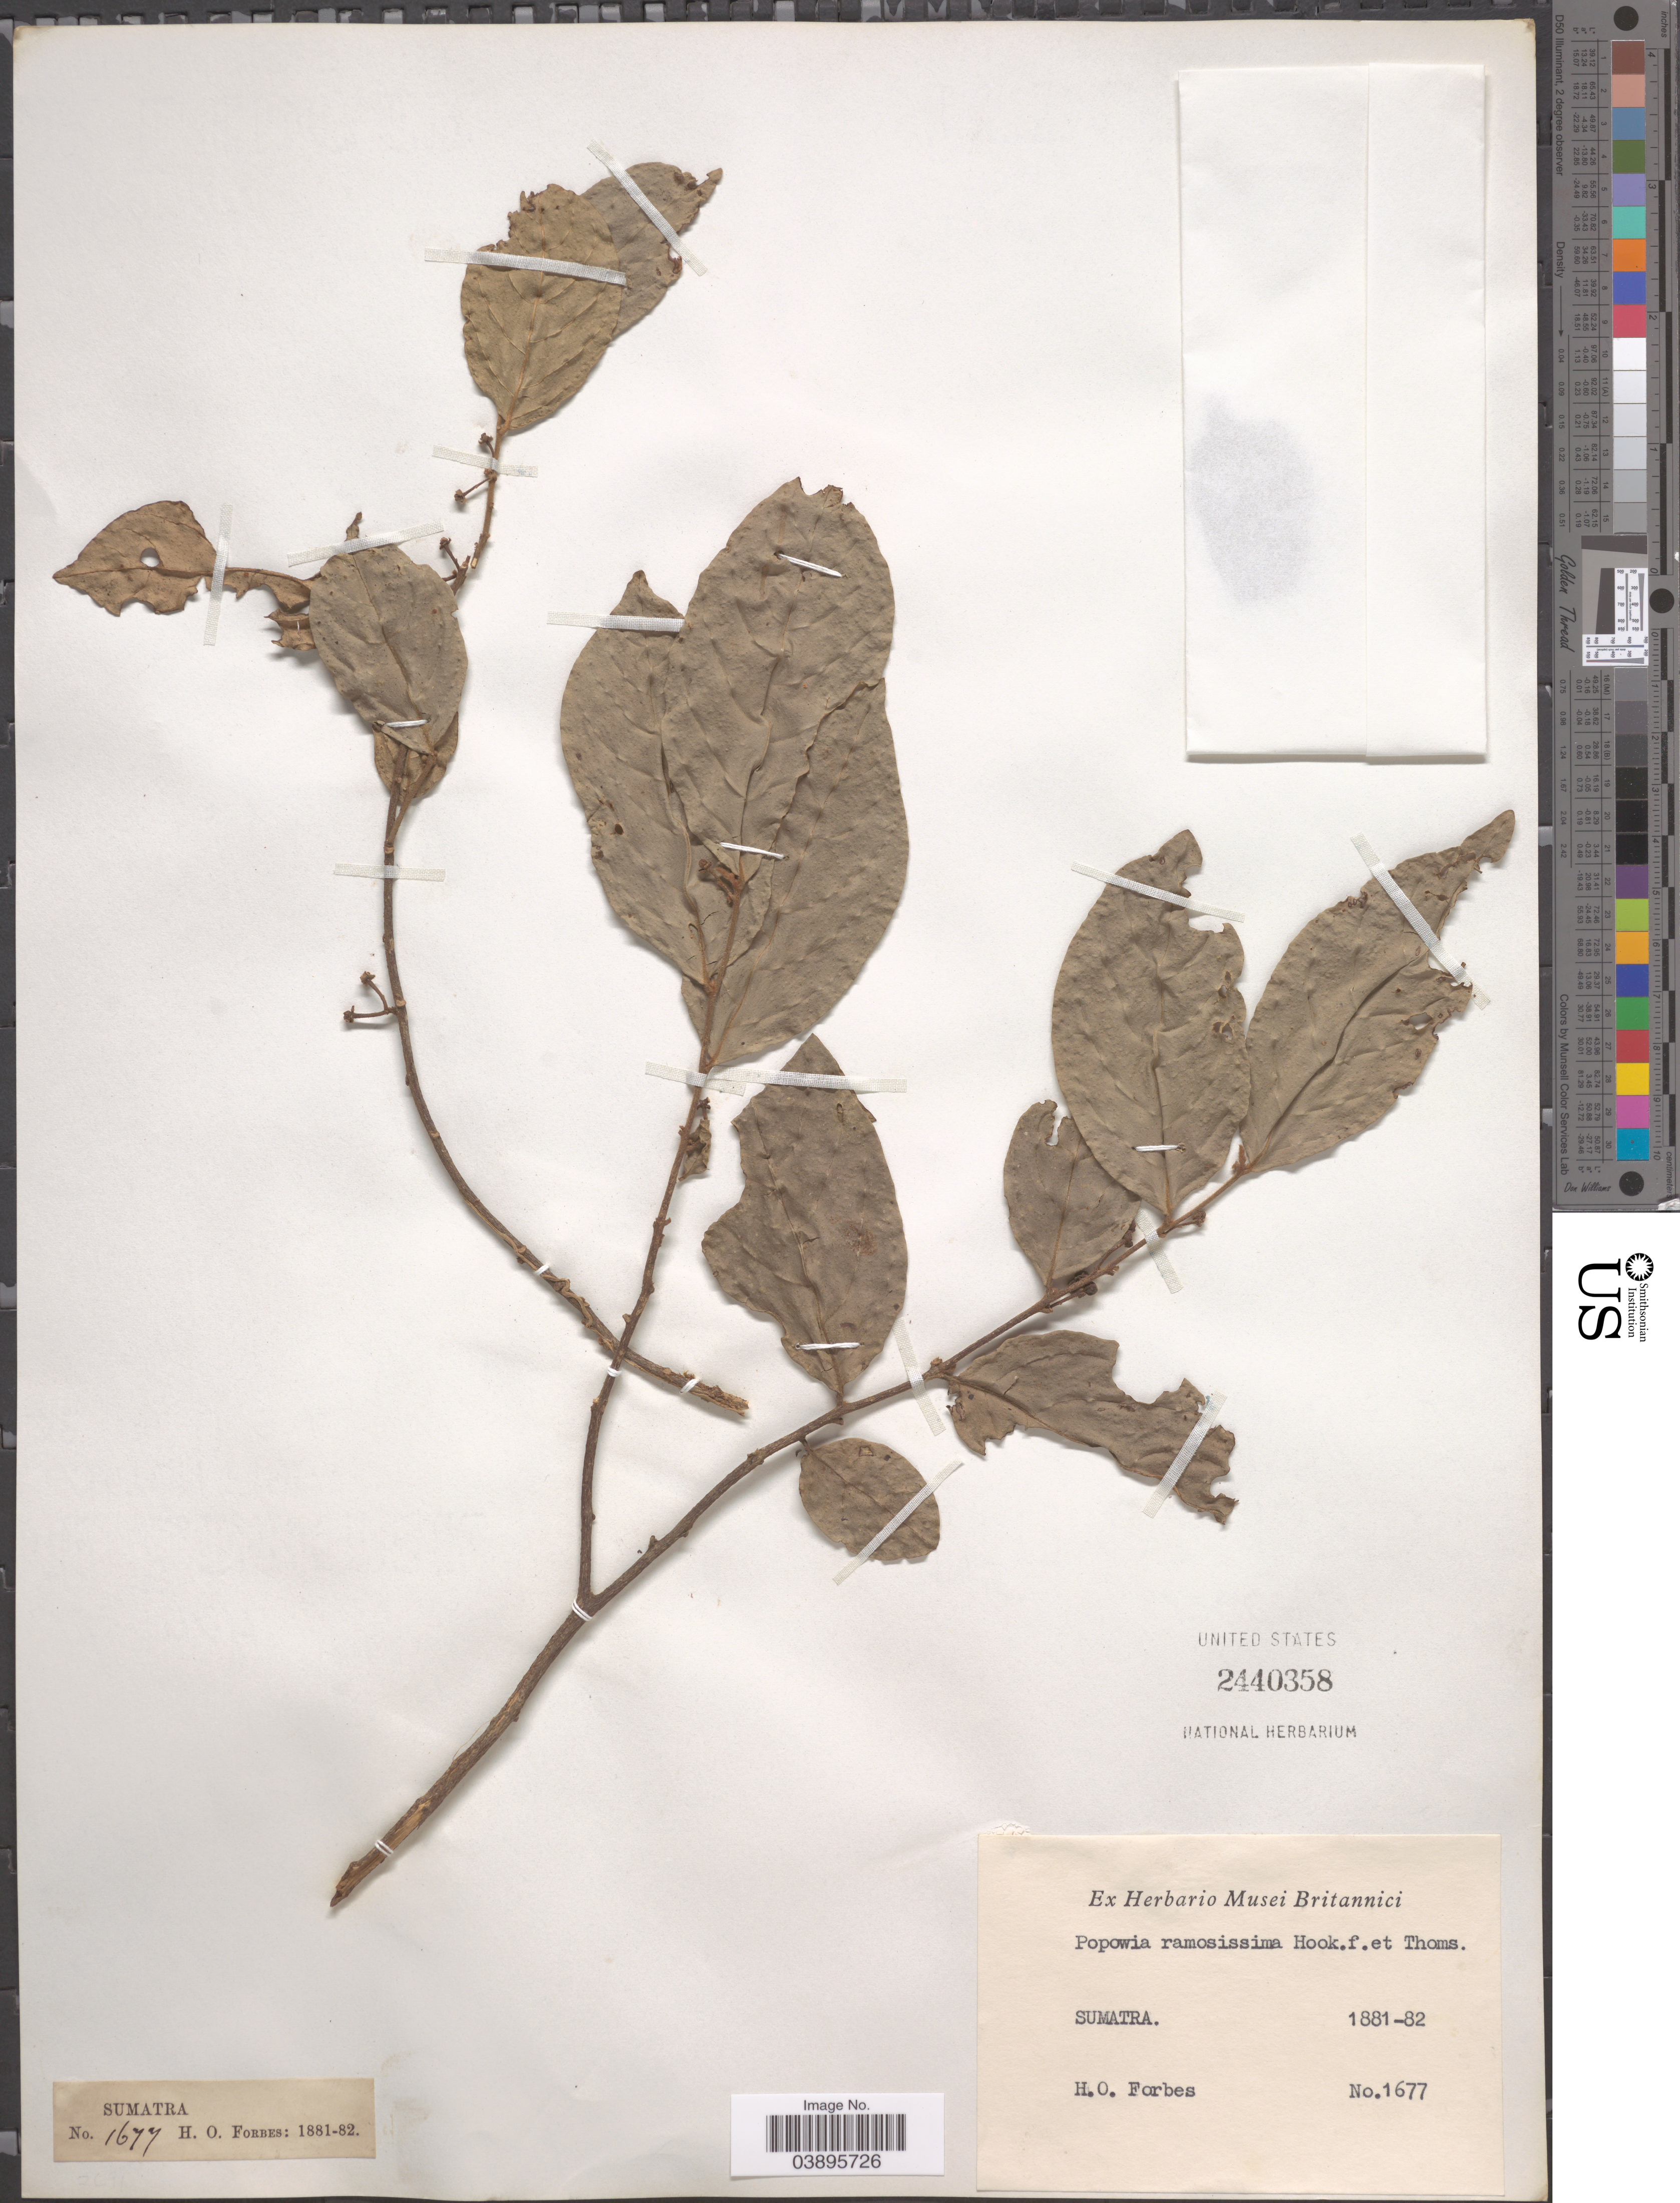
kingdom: Plantae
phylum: Tracheophyta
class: Magnoliopsida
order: Magnoliales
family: Annonaceae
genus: Popowia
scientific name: Popowia ramosissima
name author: Hook. f. & Thomson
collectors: H. O. Forbes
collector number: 1677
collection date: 1881/1882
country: Indonesia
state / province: Sumatra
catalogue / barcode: US 2440358